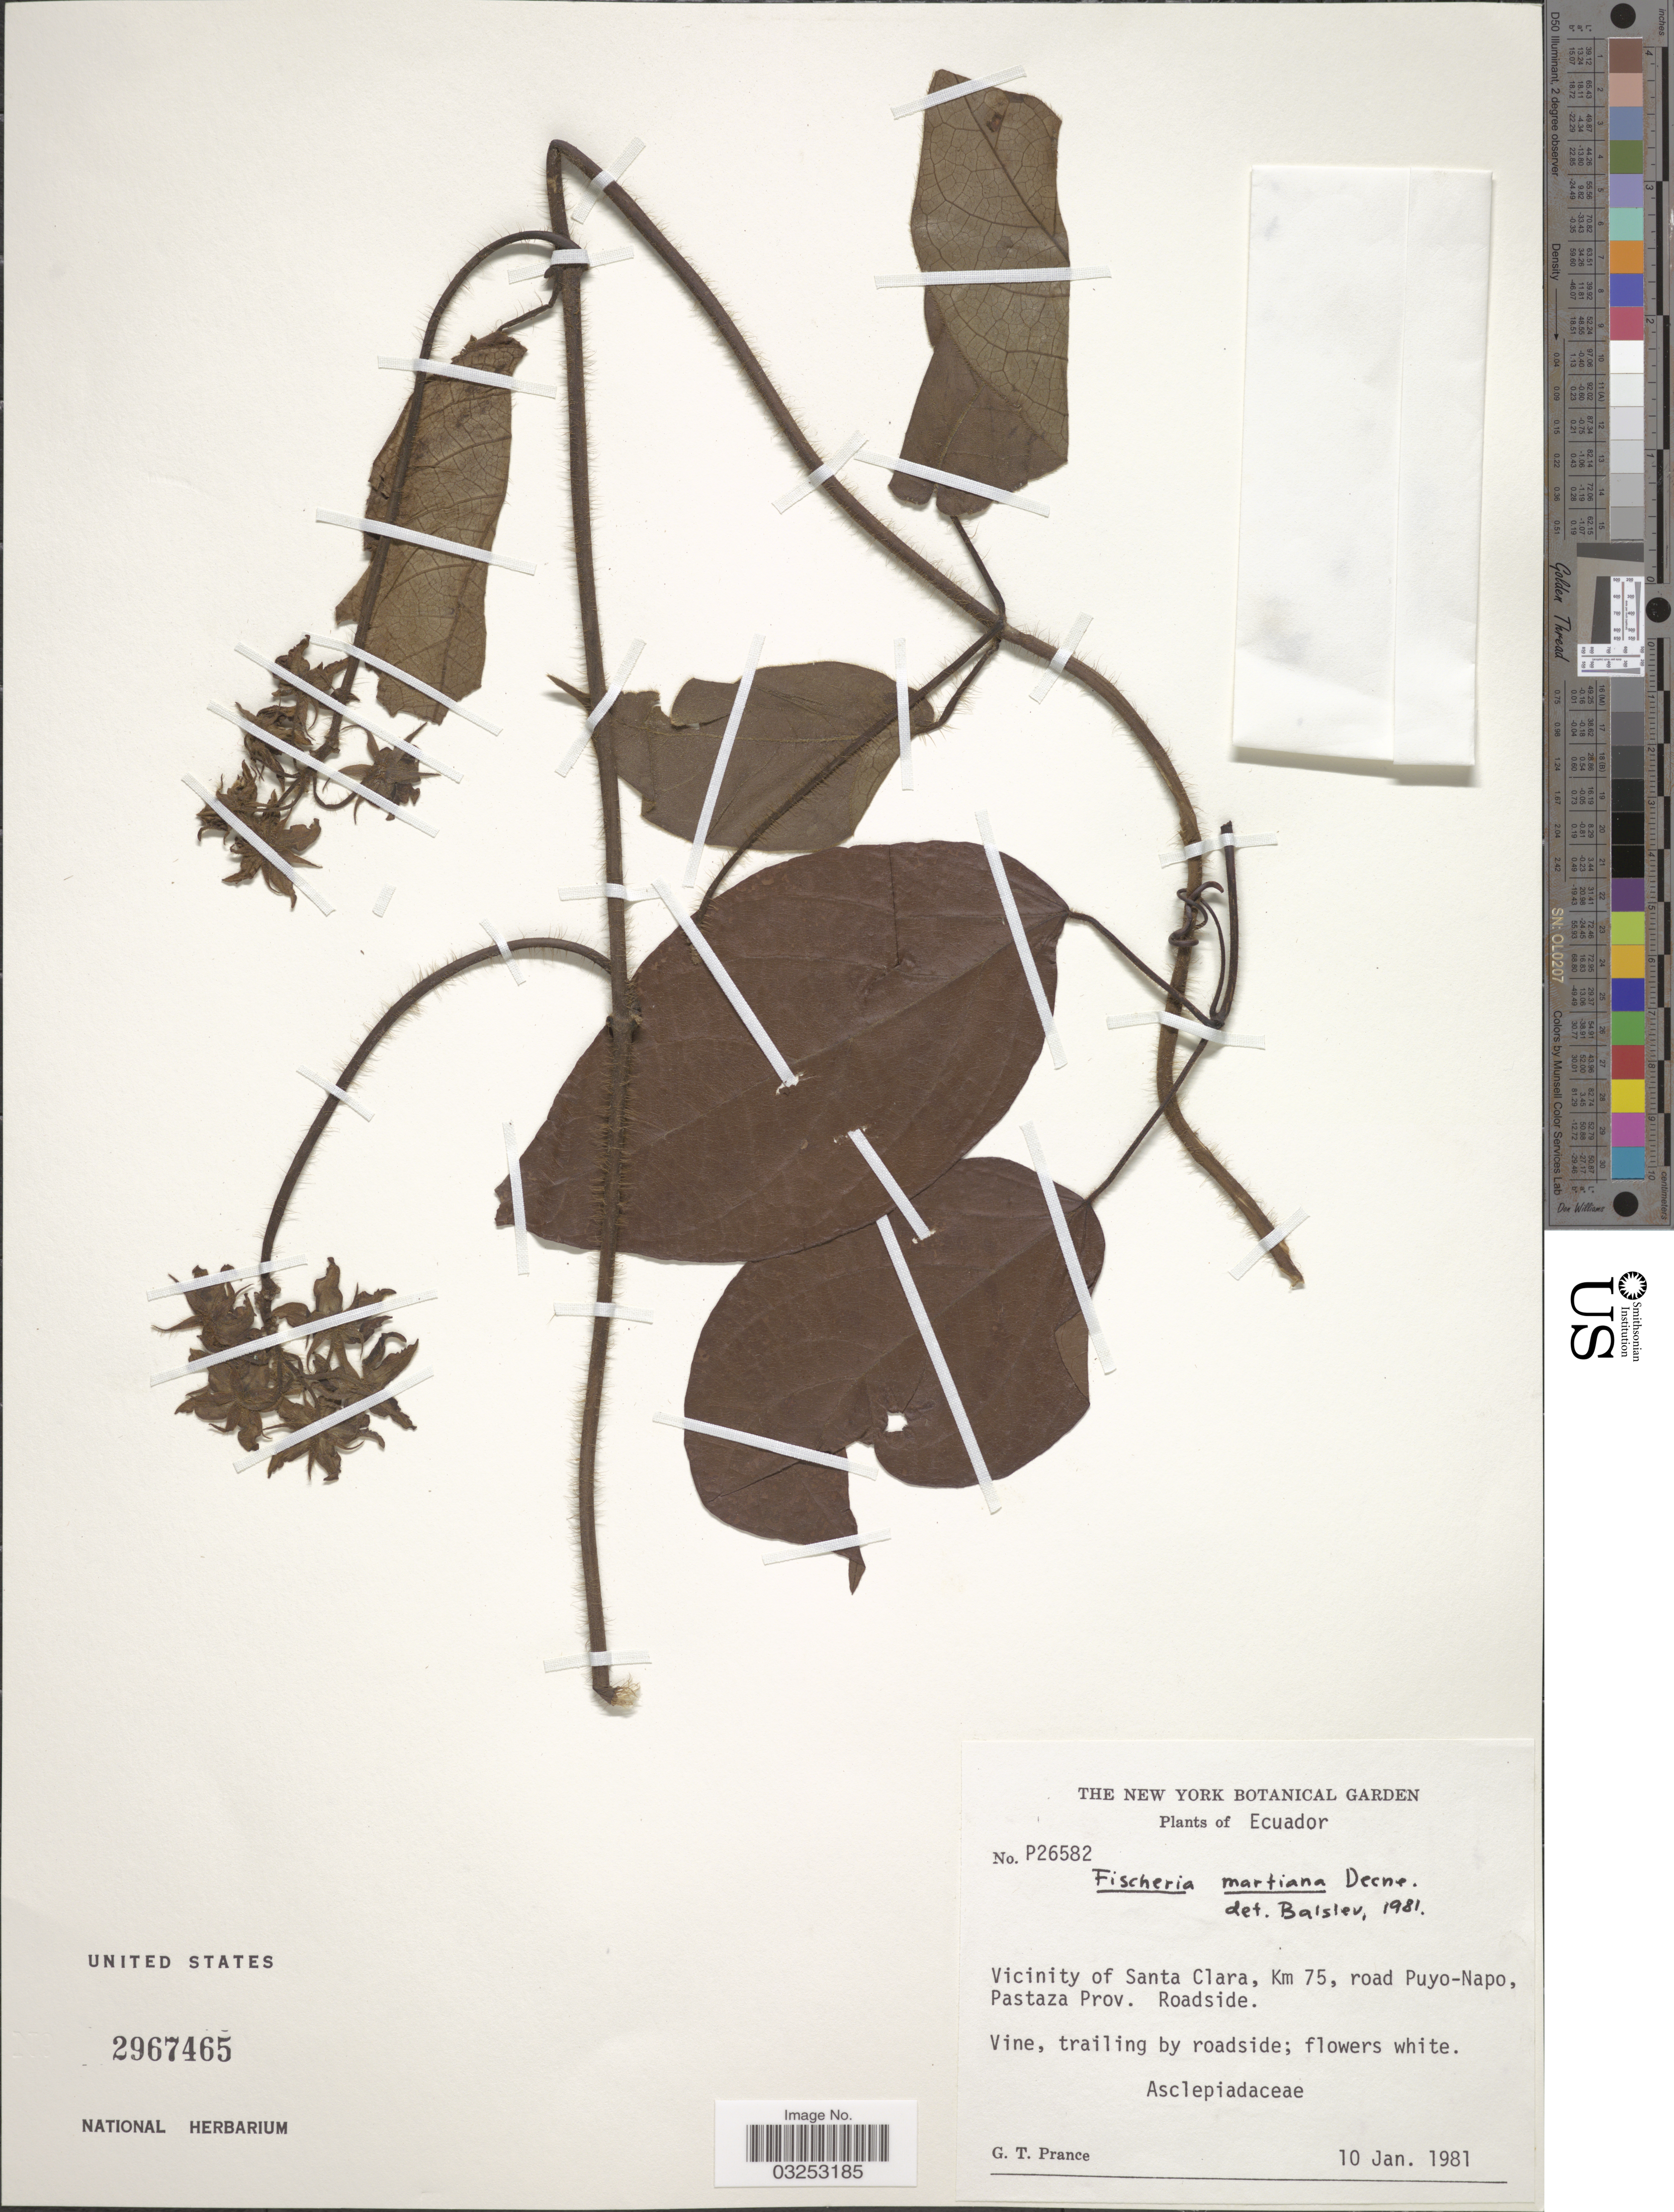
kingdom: Plantae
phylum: Tracheophyta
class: Magnoliopsida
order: Gentianales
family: Apocynaceae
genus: Fischeria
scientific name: Fischeria stellata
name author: (Vell.) E. Fourn.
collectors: G. T. Prance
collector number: P26582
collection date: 1981-01-10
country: Ecuador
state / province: Pastaza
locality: Vicinity of Santa Clara, Km 75, road Puyo-Napo, Pastaza Prov. Roadside.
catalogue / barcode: US 2967465